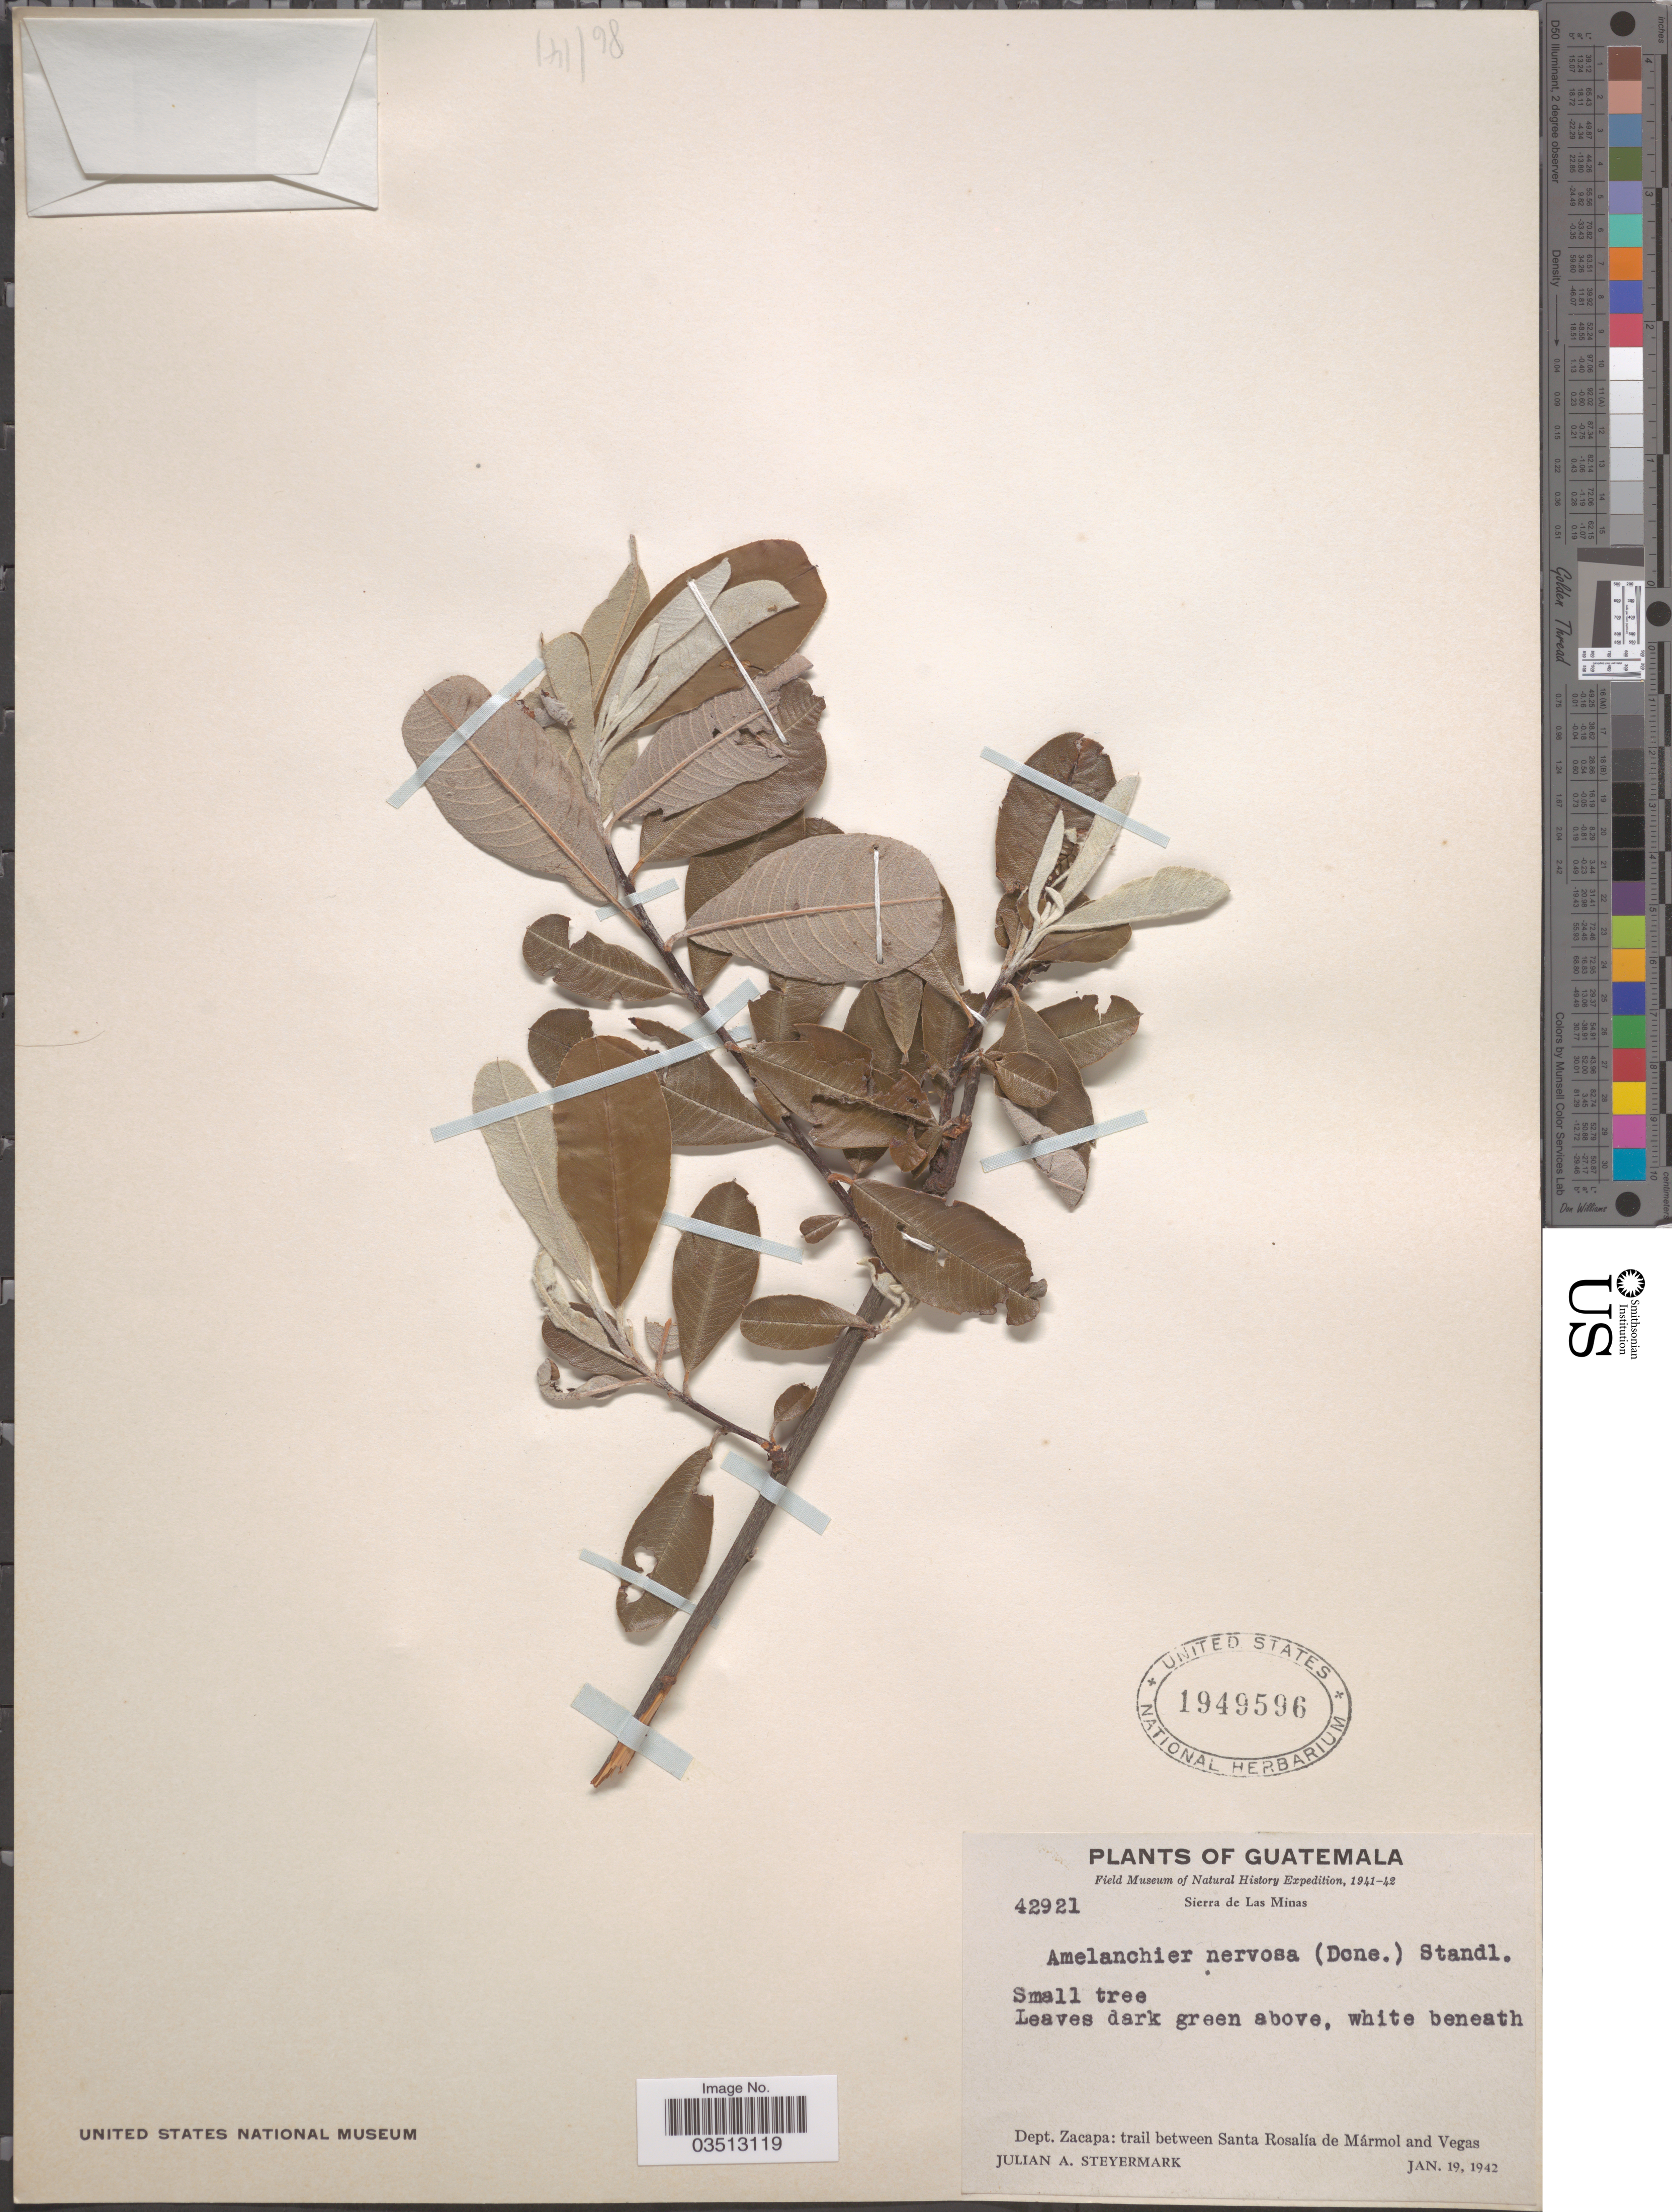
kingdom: Plantae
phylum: Tracheophyta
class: Magnoliopsida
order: Rosales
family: Rosaceae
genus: Malacomeles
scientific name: Malacomeles nervosa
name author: (Decne.) G.N. Jones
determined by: Strong, Mark T., (BOT), Smithsonian Institution - National Museum of Natural History (UNITED STATES)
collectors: J. Steyermark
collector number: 42921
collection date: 1942-01-19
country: Guatemala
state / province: Zacapa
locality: Sierra de Las Minas. Dept. Zacapa: trail between Santa Rosalía de Mármol and Vegas.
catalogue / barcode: US 1949596